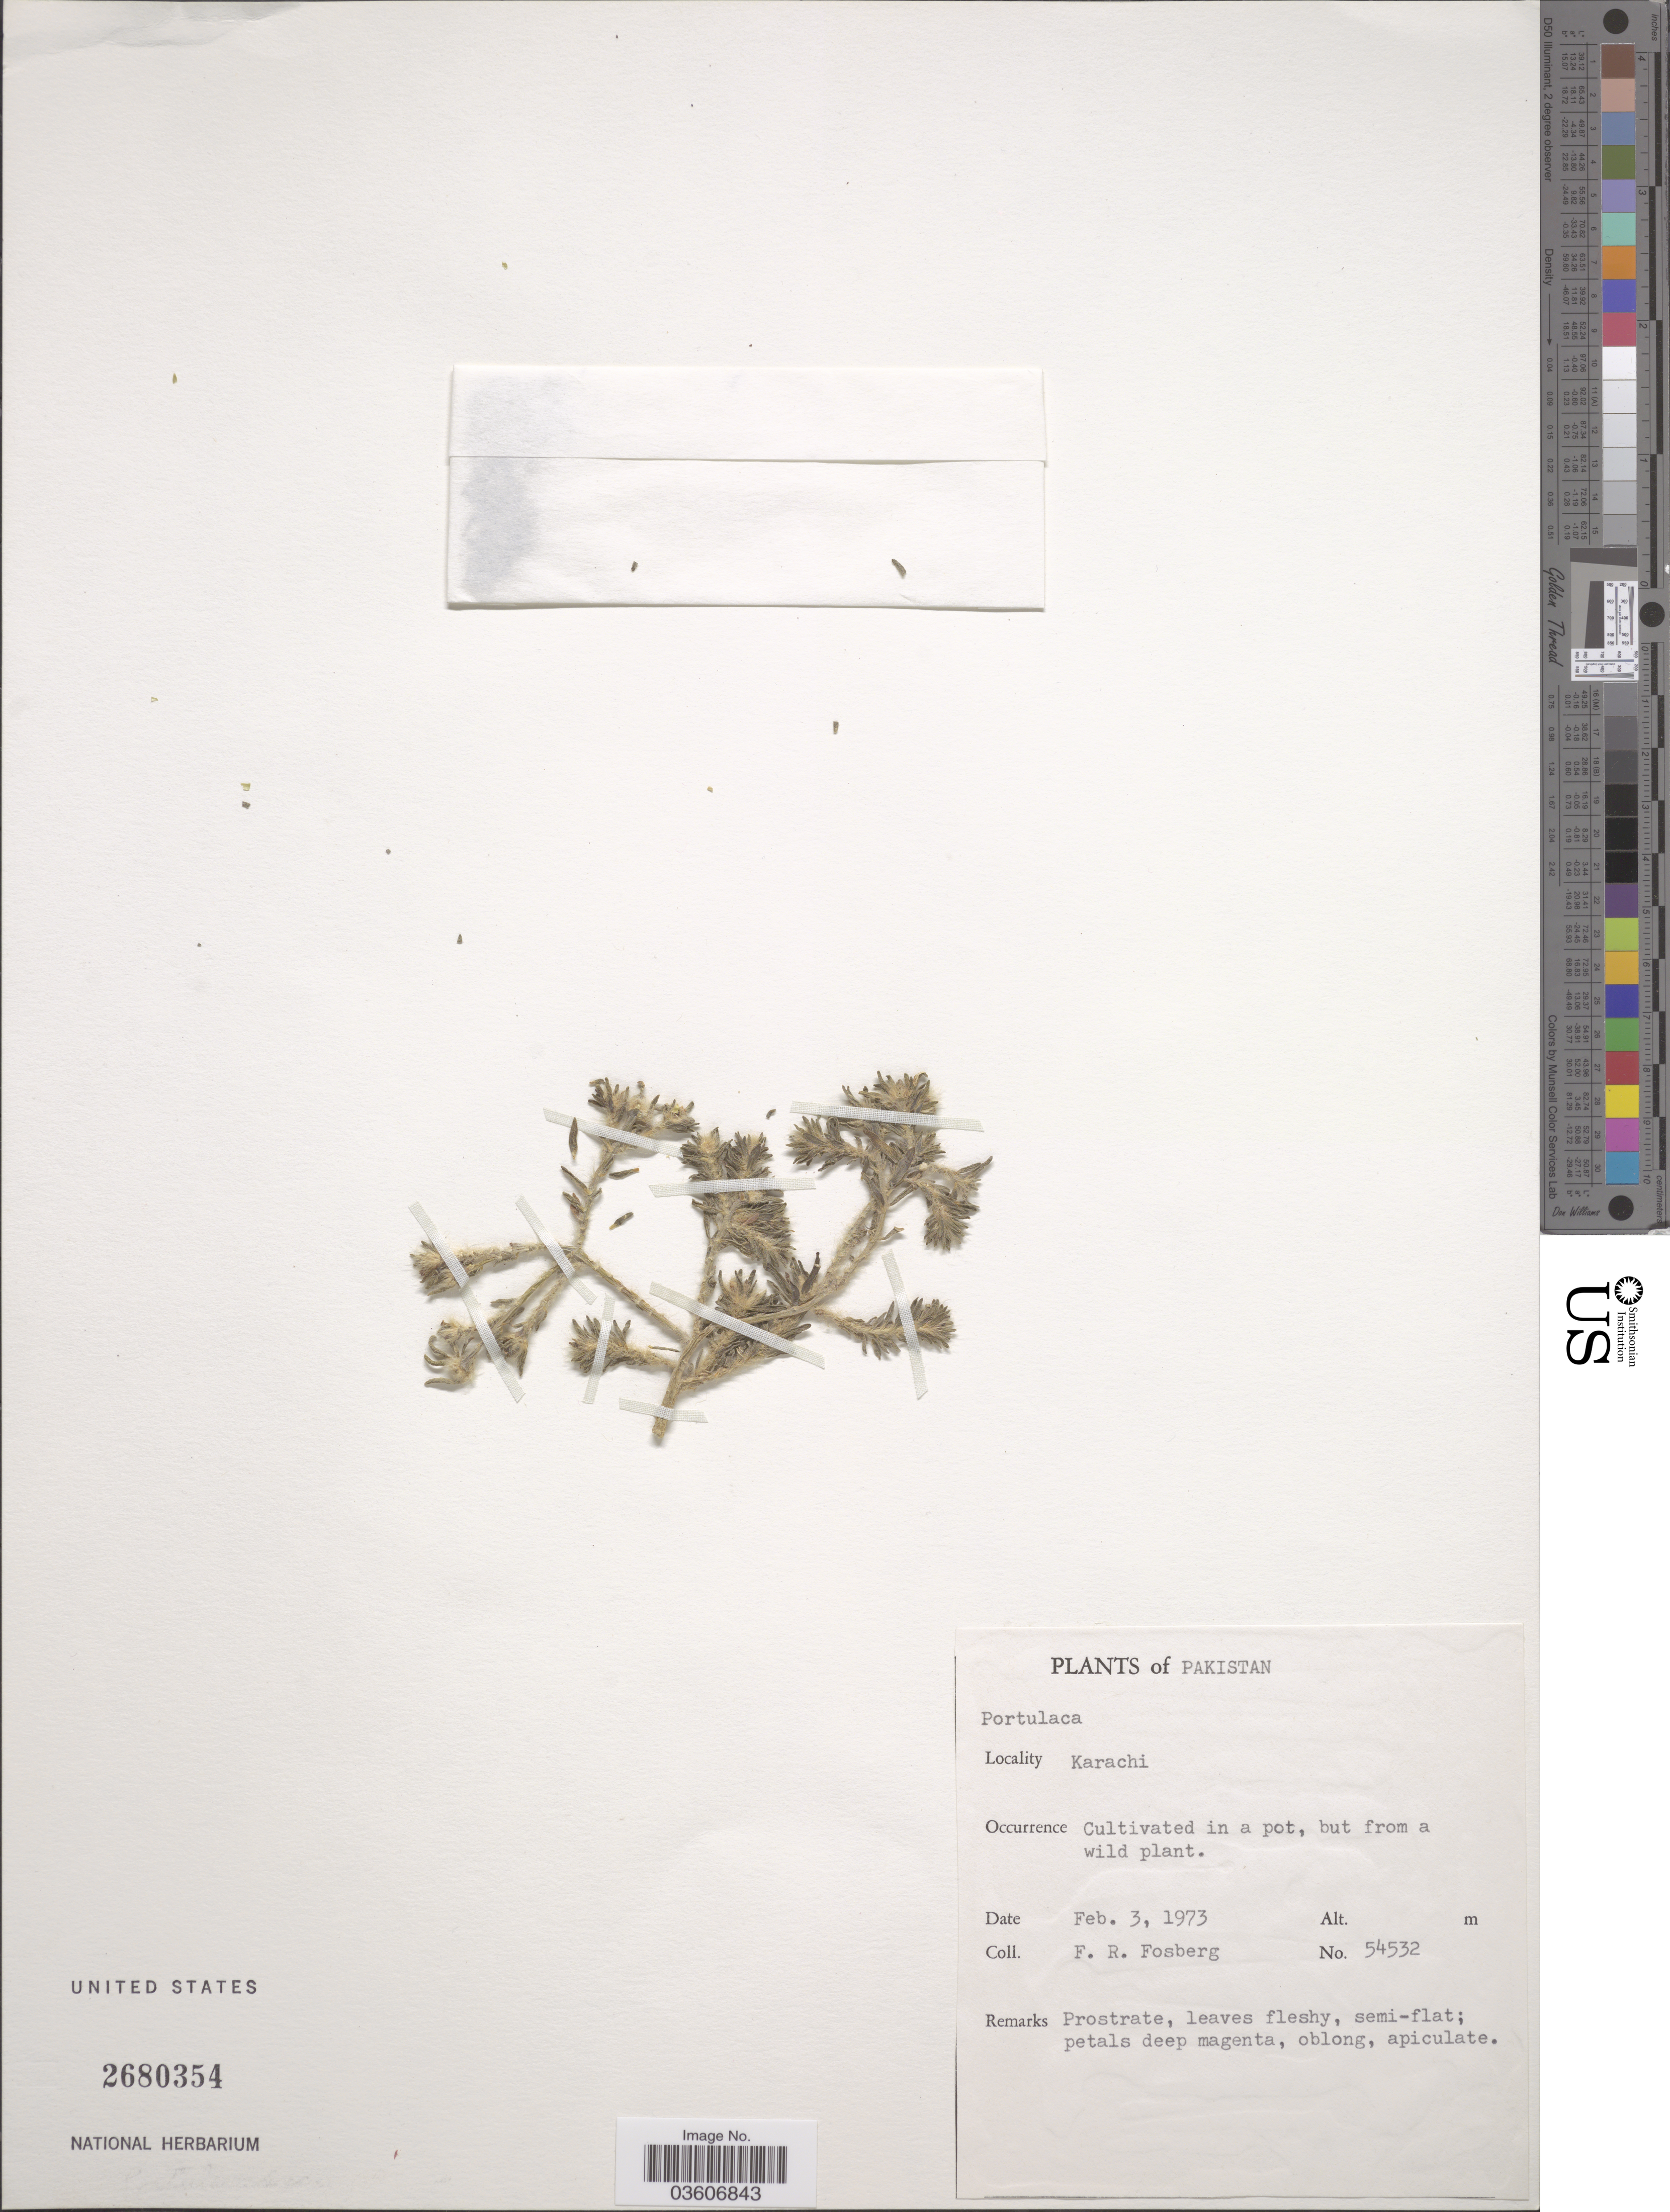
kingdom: Plantae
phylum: Tracheophyta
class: Magnoliopsida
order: Caryophyllales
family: Portulacaceae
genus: Portulaca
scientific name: Portulaca sp.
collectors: F. R. Fosberg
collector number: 54532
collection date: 1973-02-03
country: Pakistan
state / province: Sindh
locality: Karachi. Cultivated in a pot.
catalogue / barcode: US 2680354